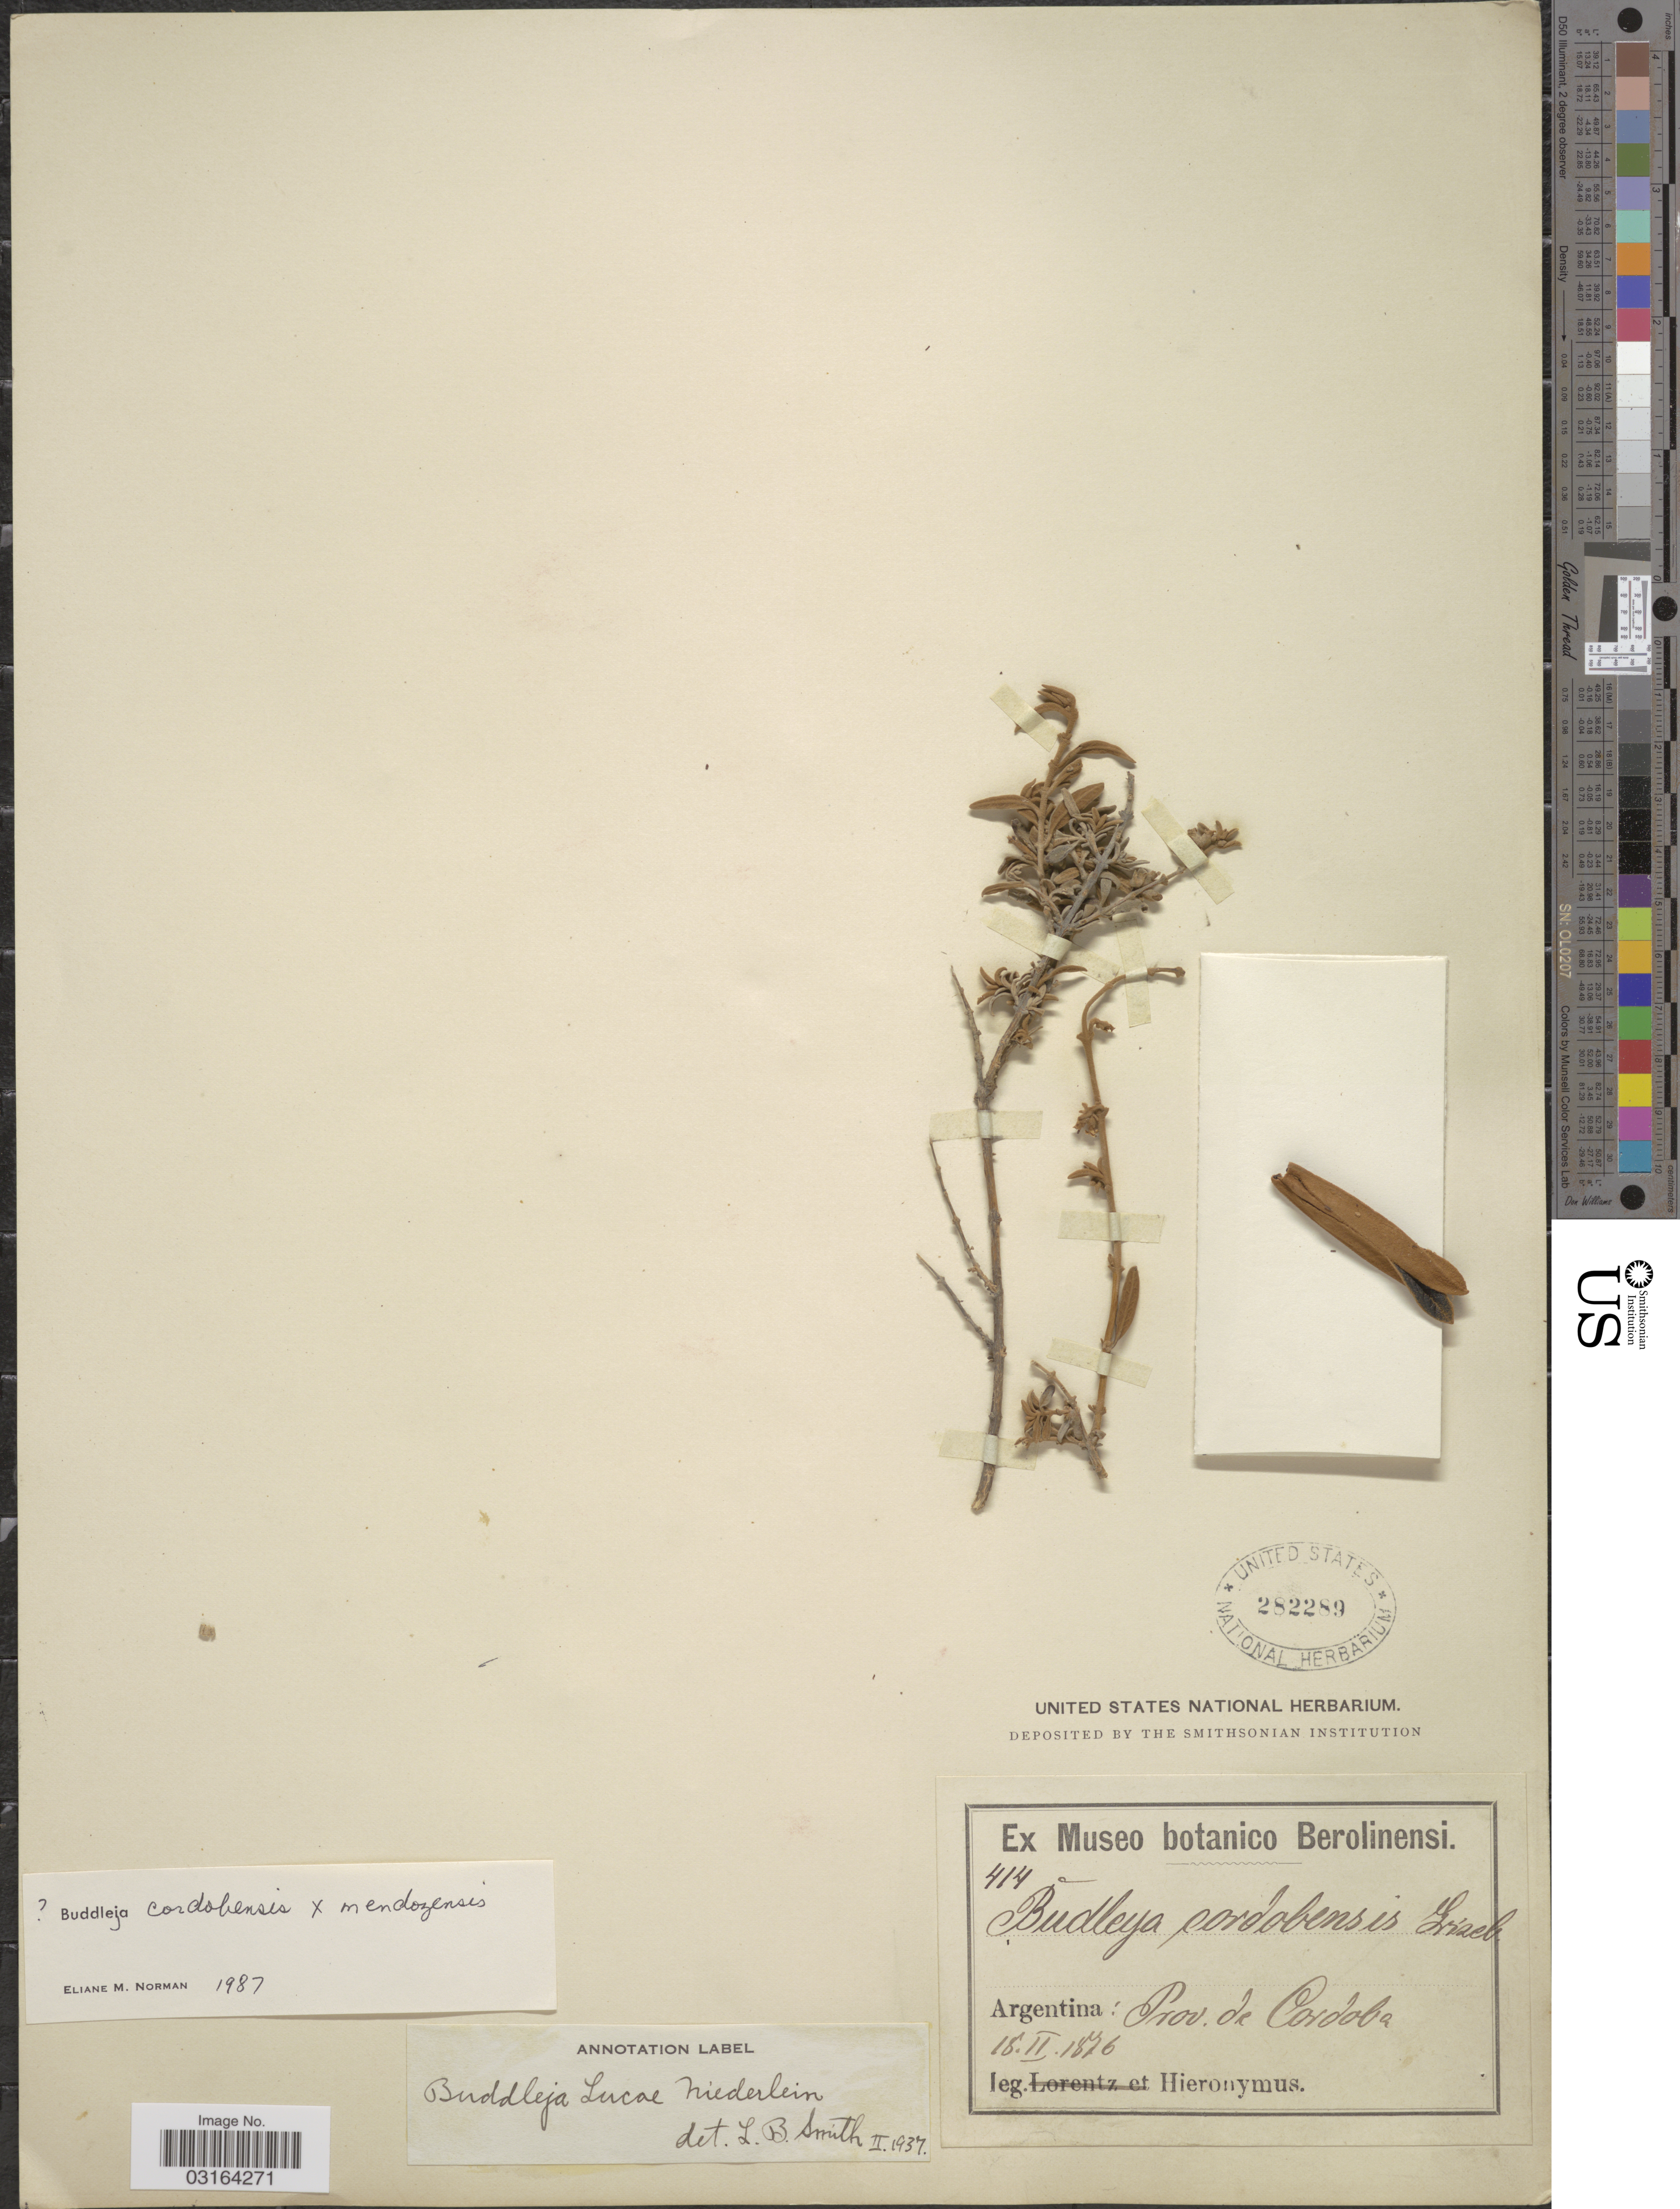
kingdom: Plantae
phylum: Tracheophyta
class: Magnoliopsida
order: Lamiales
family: Scrophulariaceae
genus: Buddleja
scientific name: Buddleja cordobensis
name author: Griseb.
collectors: -. Hieronymus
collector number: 414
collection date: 1876-02-18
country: Argentina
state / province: Cordoba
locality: Prov. de Cordoba.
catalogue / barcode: US 282289